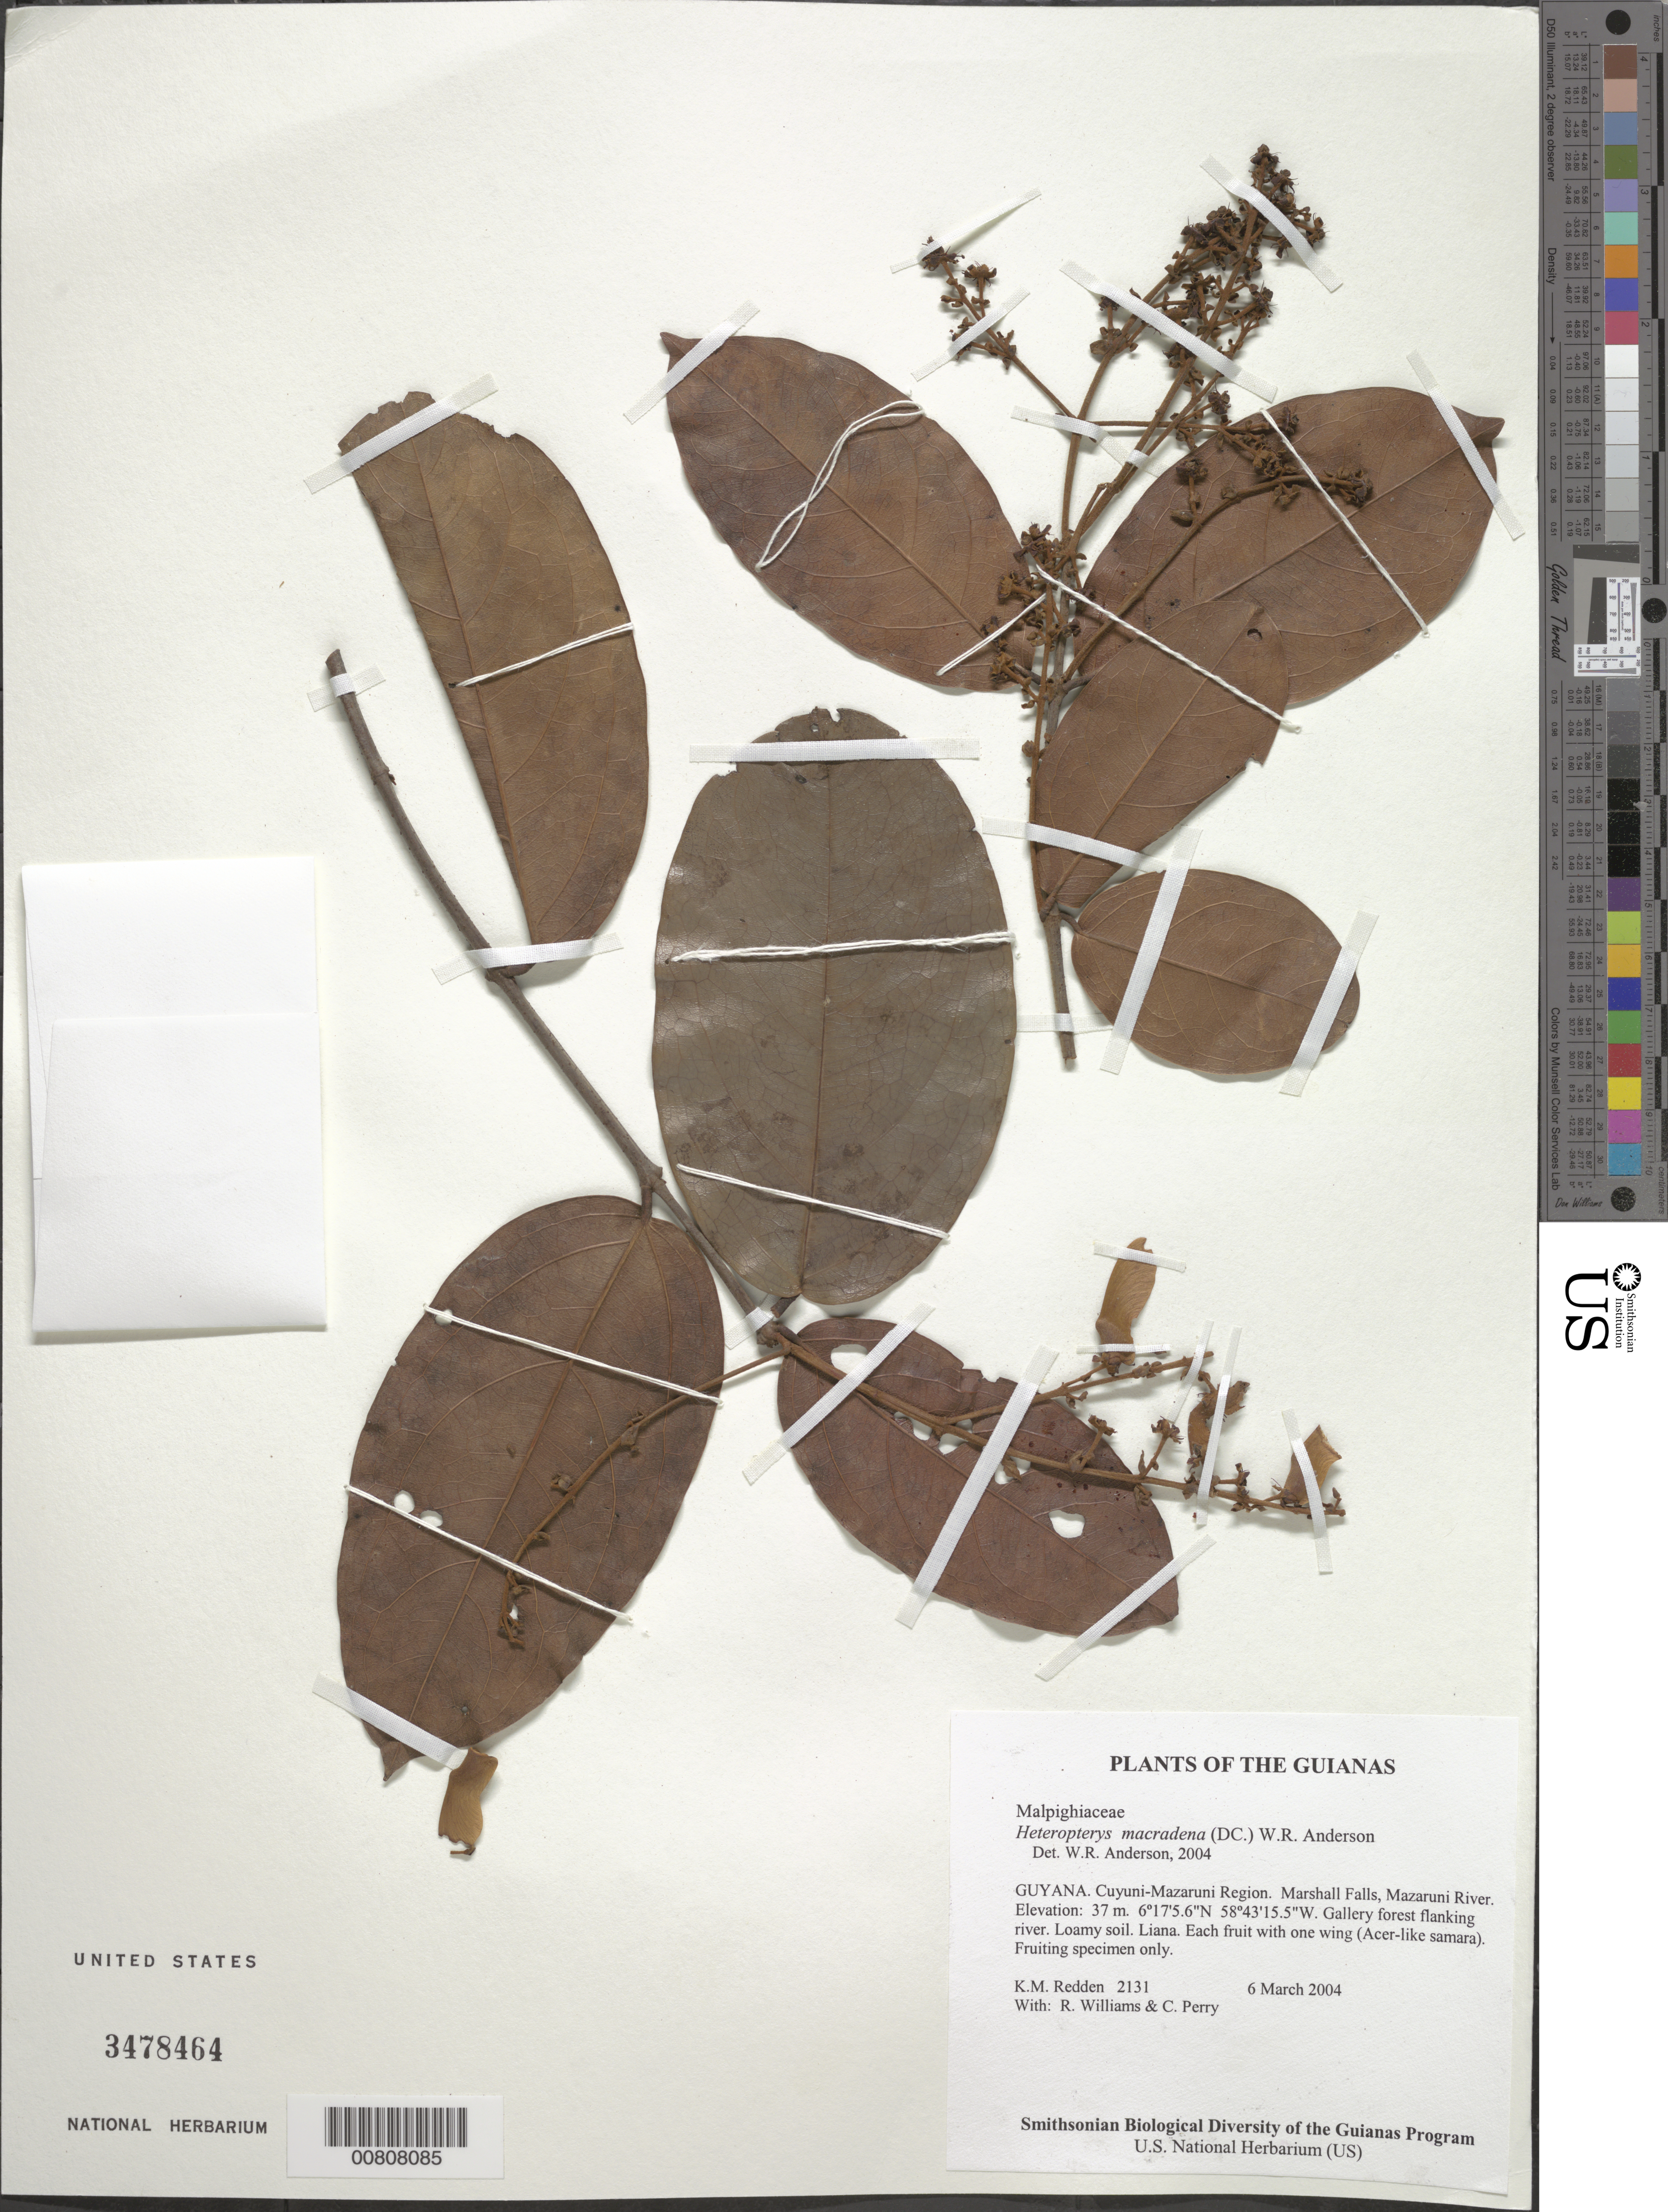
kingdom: Plantae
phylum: Tracheophyta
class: Magnoliopsida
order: Malpighiales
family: Malpighiaceae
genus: Heteropterys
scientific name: Heteropterys macradena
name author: (DC.) W.R. Anderson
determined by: Anderson, W. R., (MICH), University of Michigan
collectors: K. M. Redden, R. Williams & C. Perry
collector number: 2131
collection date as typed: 6 March 2004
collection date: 2004-03-06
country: Guyana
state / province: Cuyuni-Mazaruni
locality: Marshall Falls, Mazaruni River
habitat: Gallery forest flanking river. Loamy soil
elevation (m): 37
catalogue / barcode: US 3478464